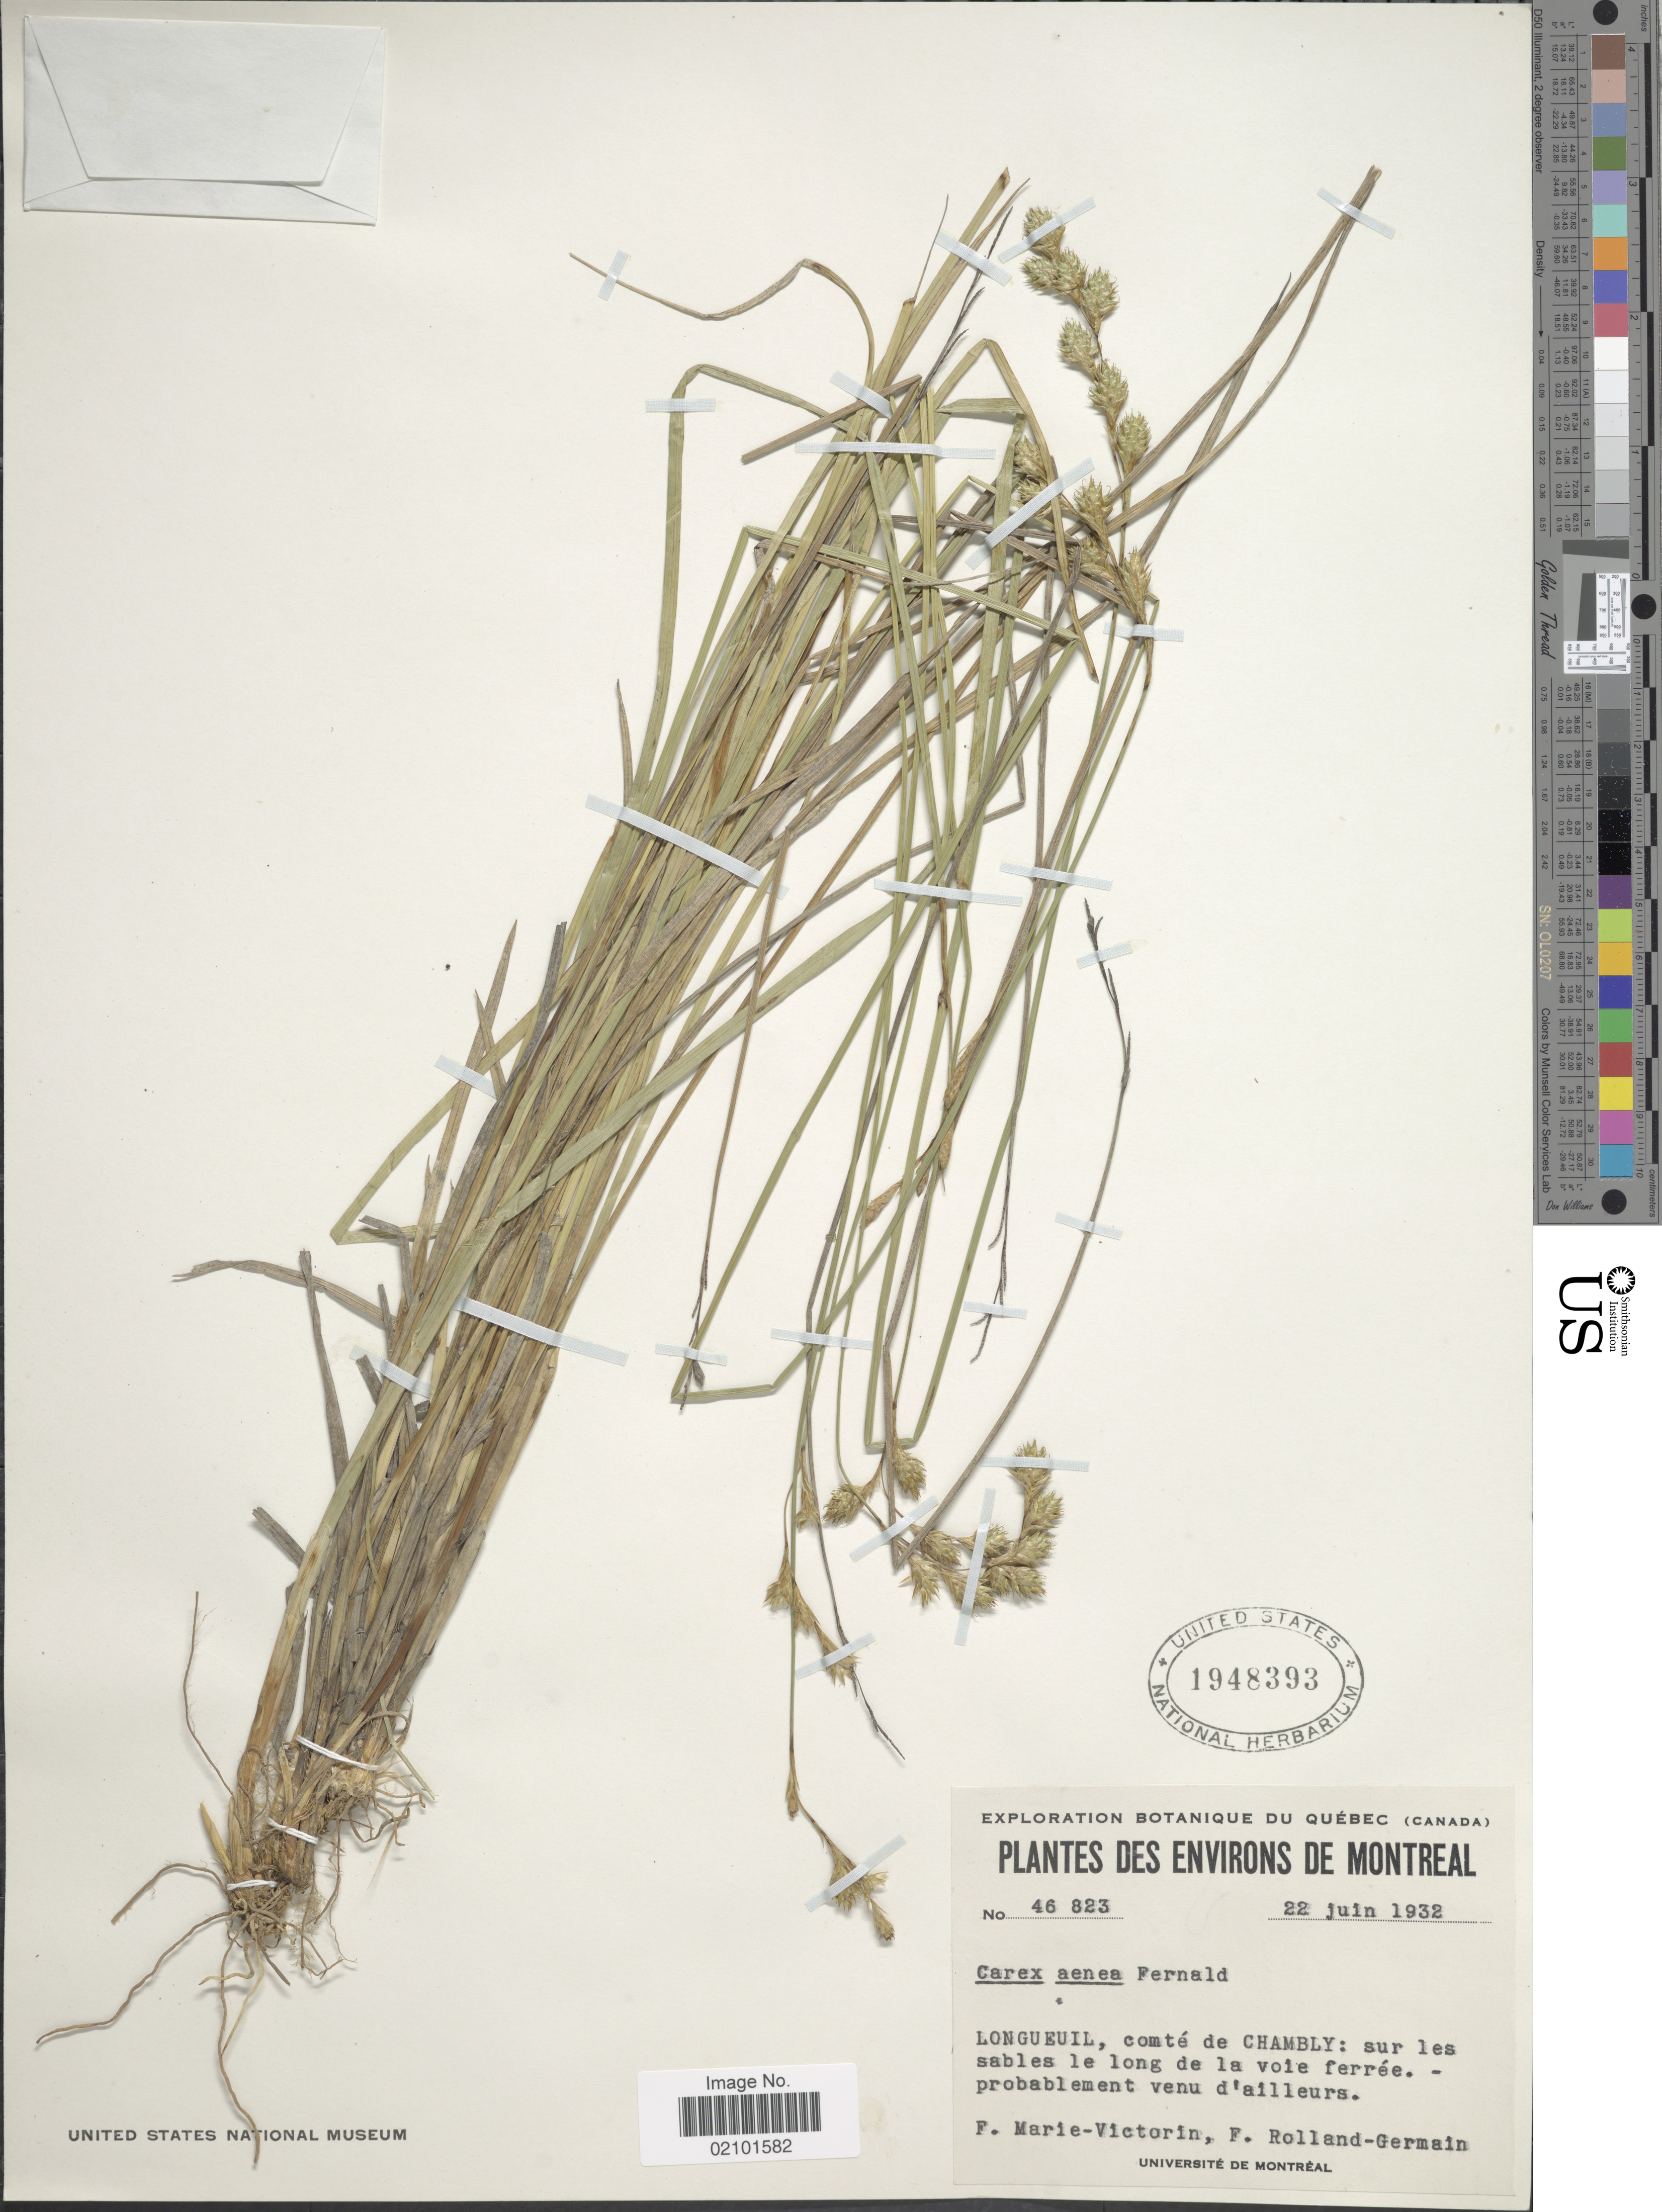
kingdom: Plantae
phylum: Tracheophyta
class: Liliopsida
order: Poales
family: Cyperaceae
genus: Carex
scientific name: Carex foenea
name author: Willd.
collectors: F. Marie-Victorin & Rolland-Germain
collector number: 46823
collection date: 1932-06-22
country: Canada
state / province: Quebec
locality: Environs de Montreal. Longueuil, comte de Chambly: sur les sables le long de la voie ferree- probablement venu d'ailleurs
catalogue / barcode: US 1948393